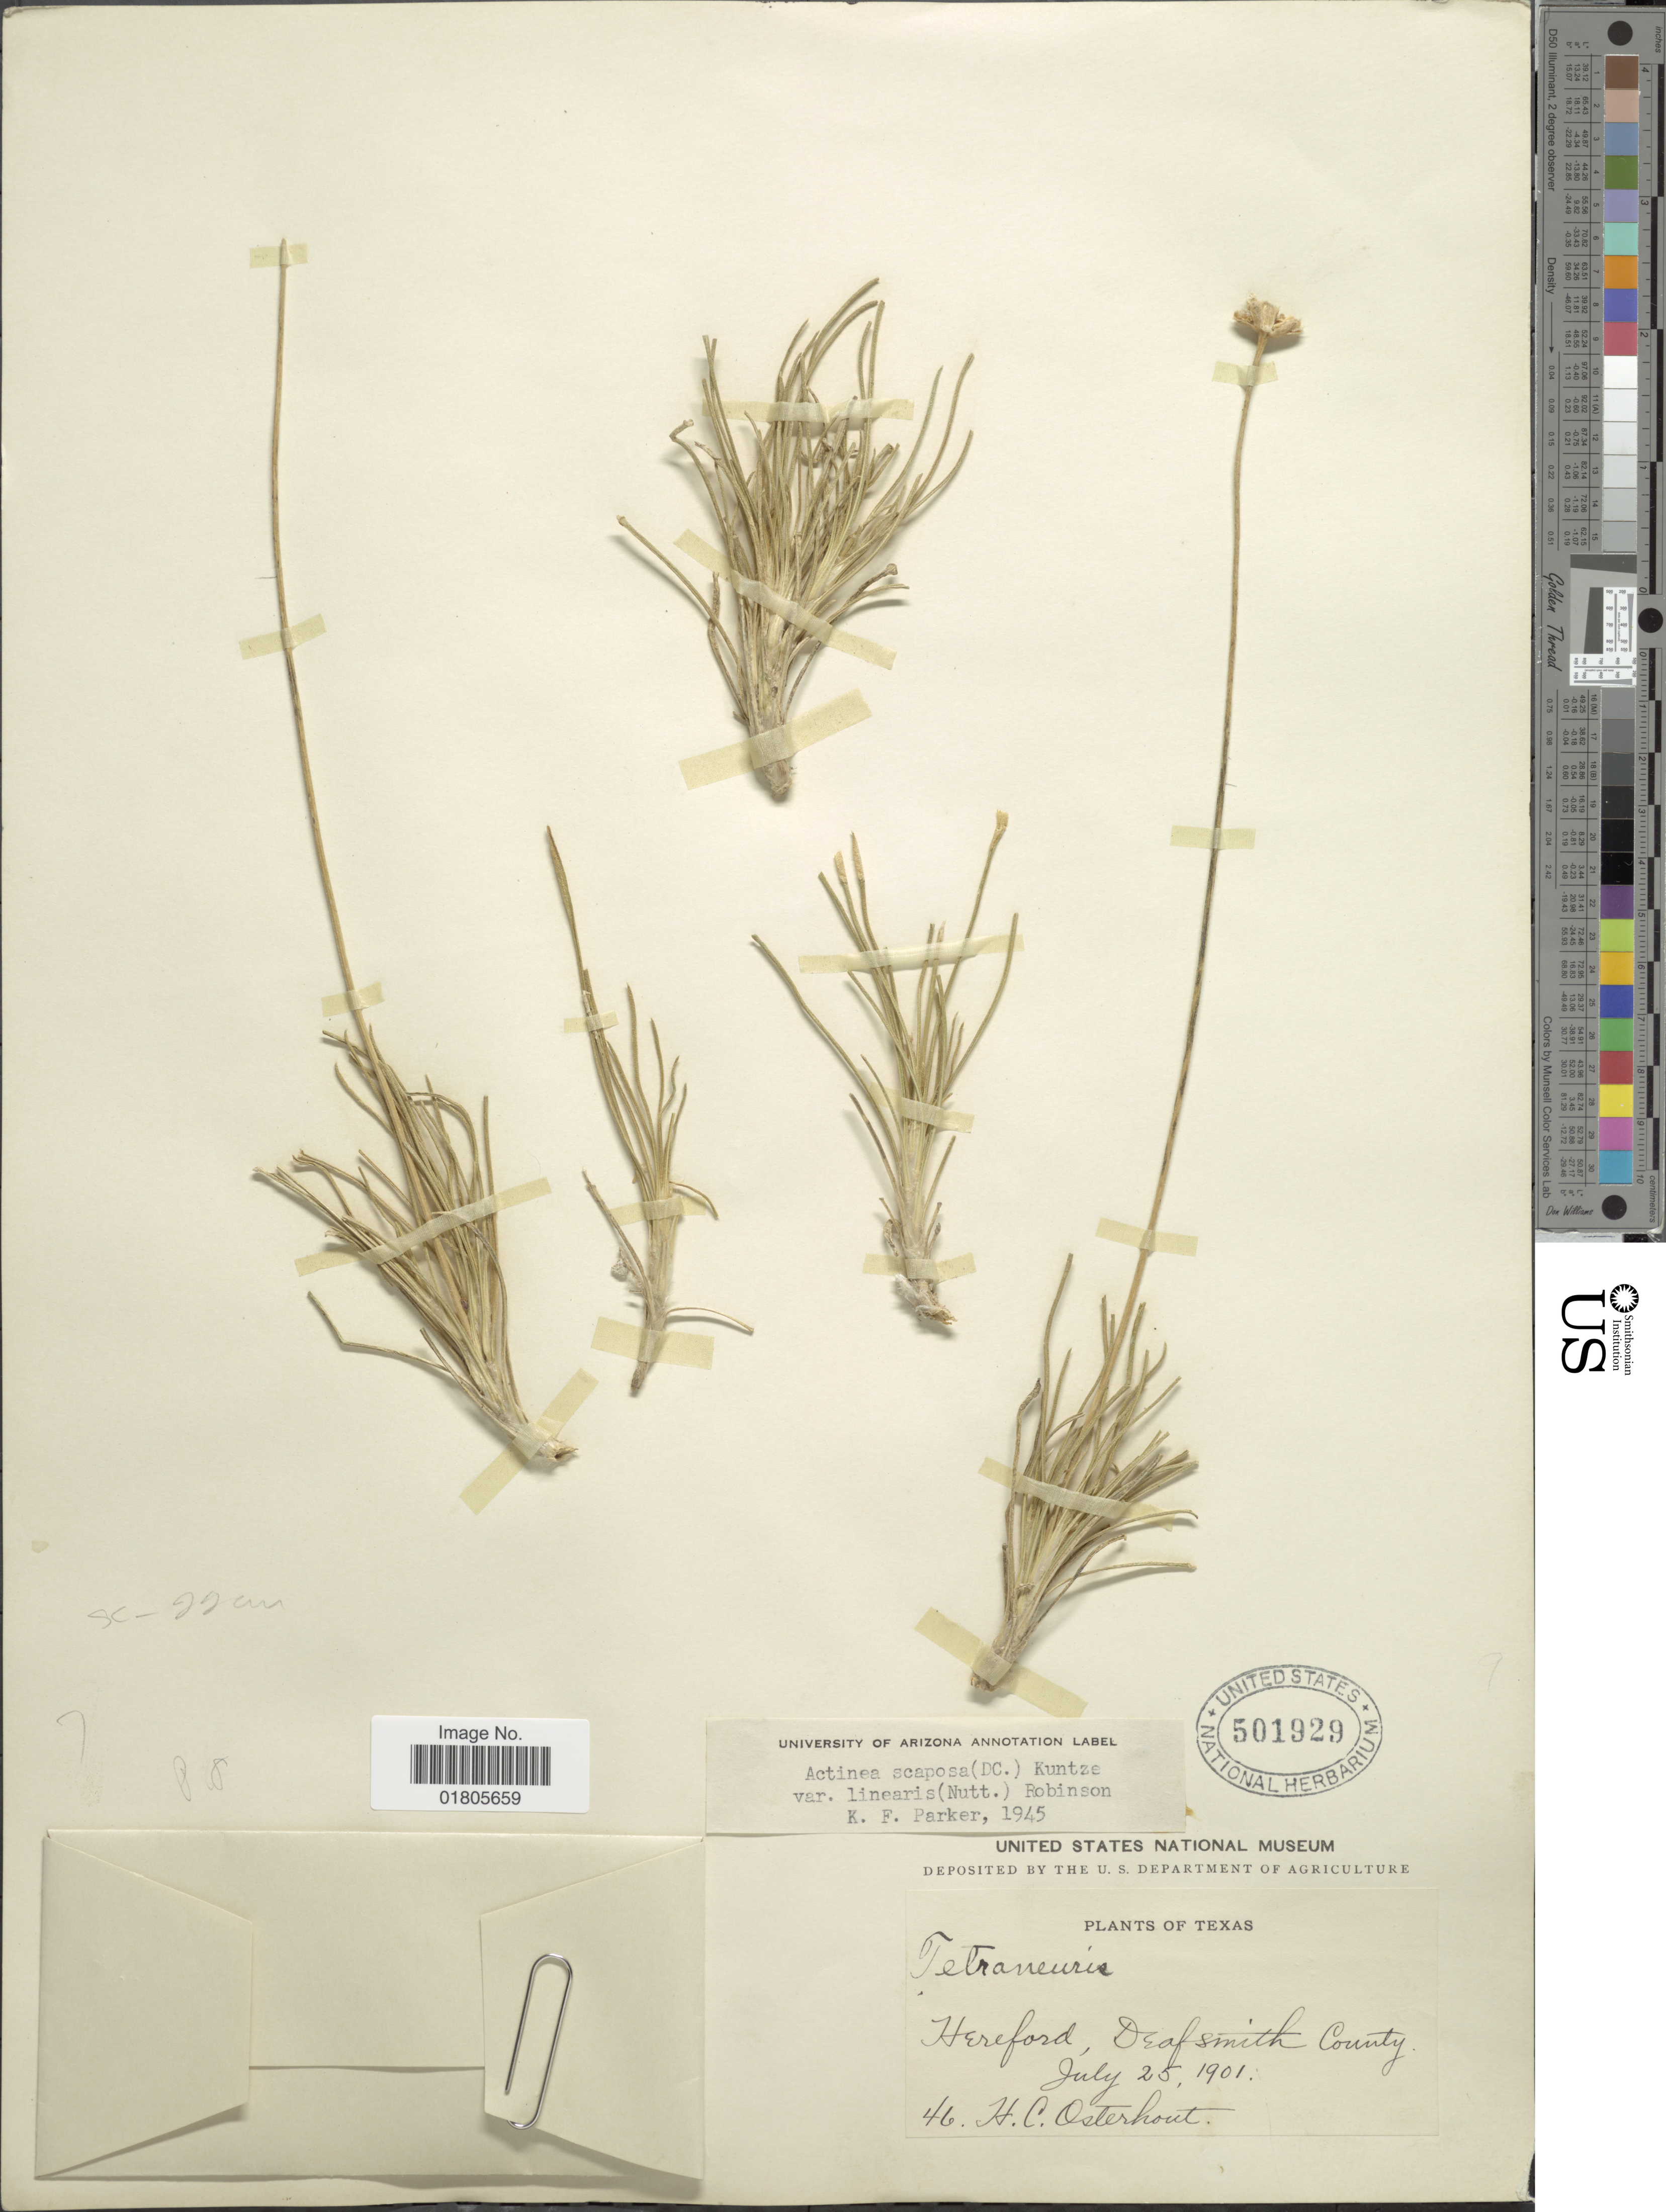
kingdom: Plantae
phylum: Tracheophyta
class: Magnoliopsida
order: Asterales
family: Asteraceae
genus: Actinea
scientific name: Actinea scaposa var. linearis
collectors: H. Osterhout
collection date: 1901-07-25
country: United States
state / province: Texas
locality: Hereford, Deafsmith County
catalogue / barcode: US 501929